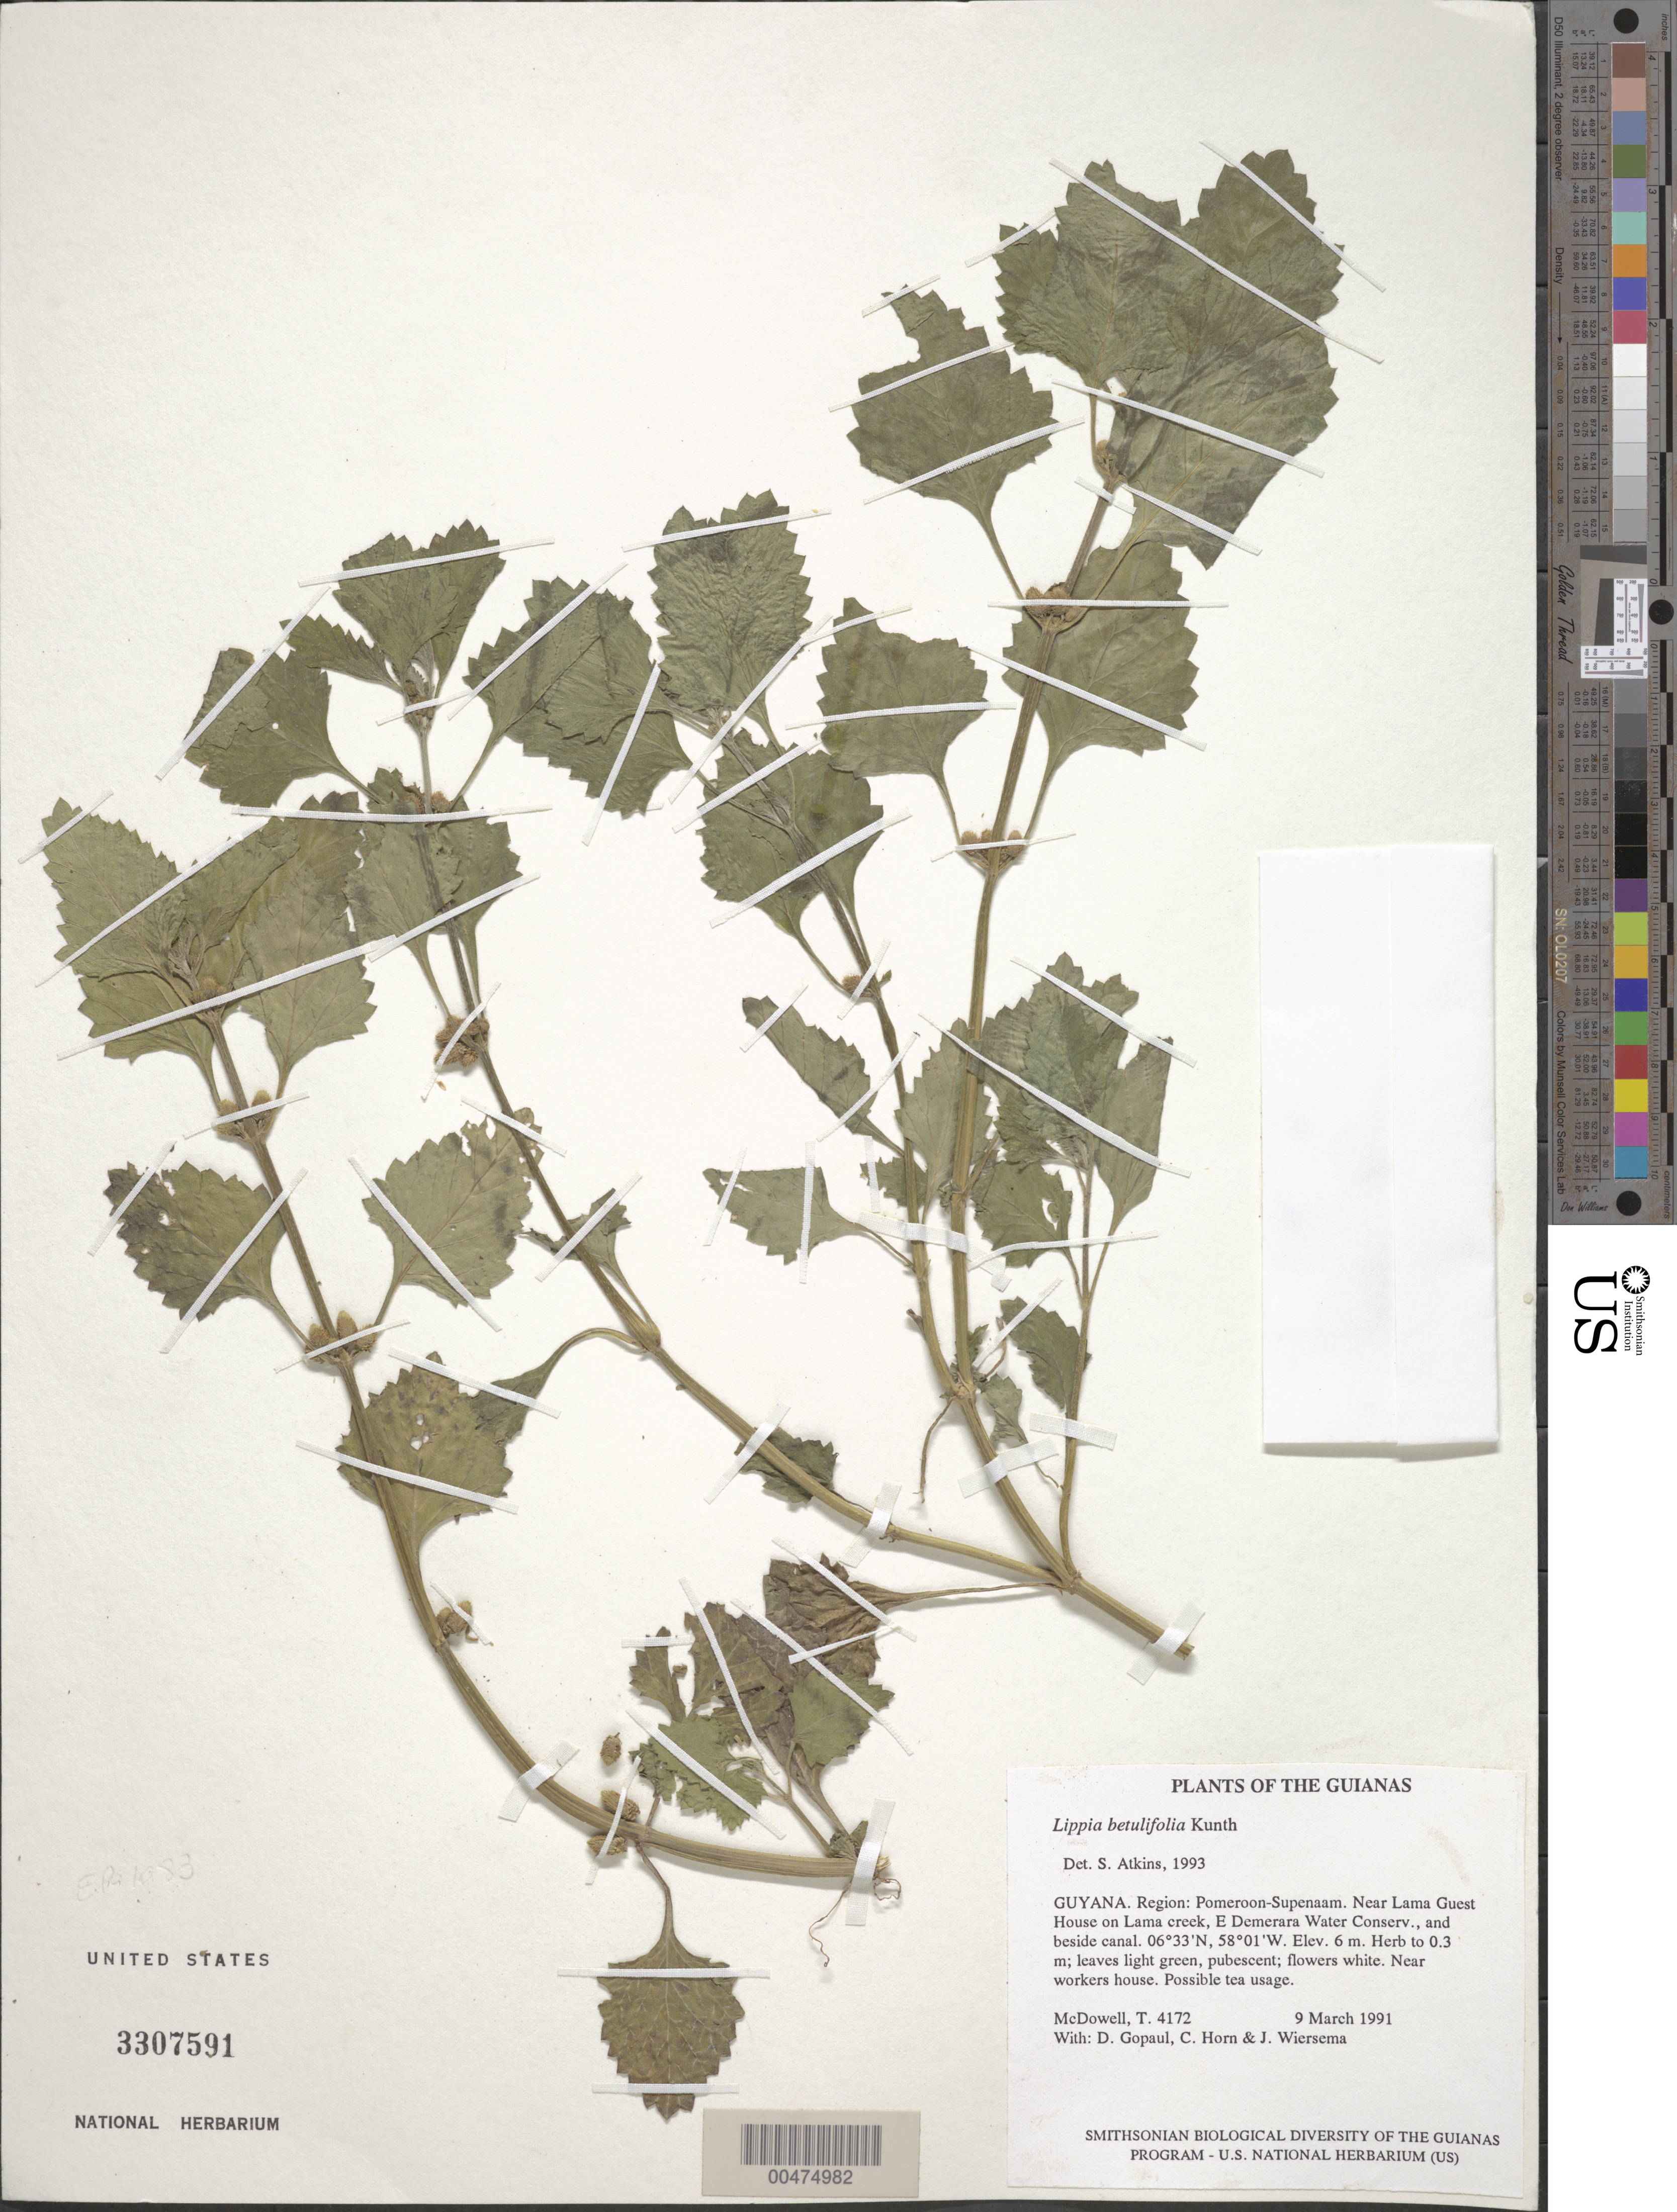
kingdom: Plantae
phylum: Tracheophyta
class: Magnoliopsida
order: Lamiales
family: Verbenaceae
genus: Lippia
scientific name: Lippia betulifolia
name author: Kunth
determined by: Atkins, S.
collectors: T. McDowell, D. Gopaul, C. N. Horn & J. H. Wiersema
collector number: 4172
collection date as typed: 9 March 1991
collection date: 1991-03-09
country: Guyana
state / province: Demerara-Mahaica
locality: Near Lama Guest House on Lama creek, E Demerara Water Conserv., and beside canal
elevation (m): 6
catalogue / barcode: US 3307591